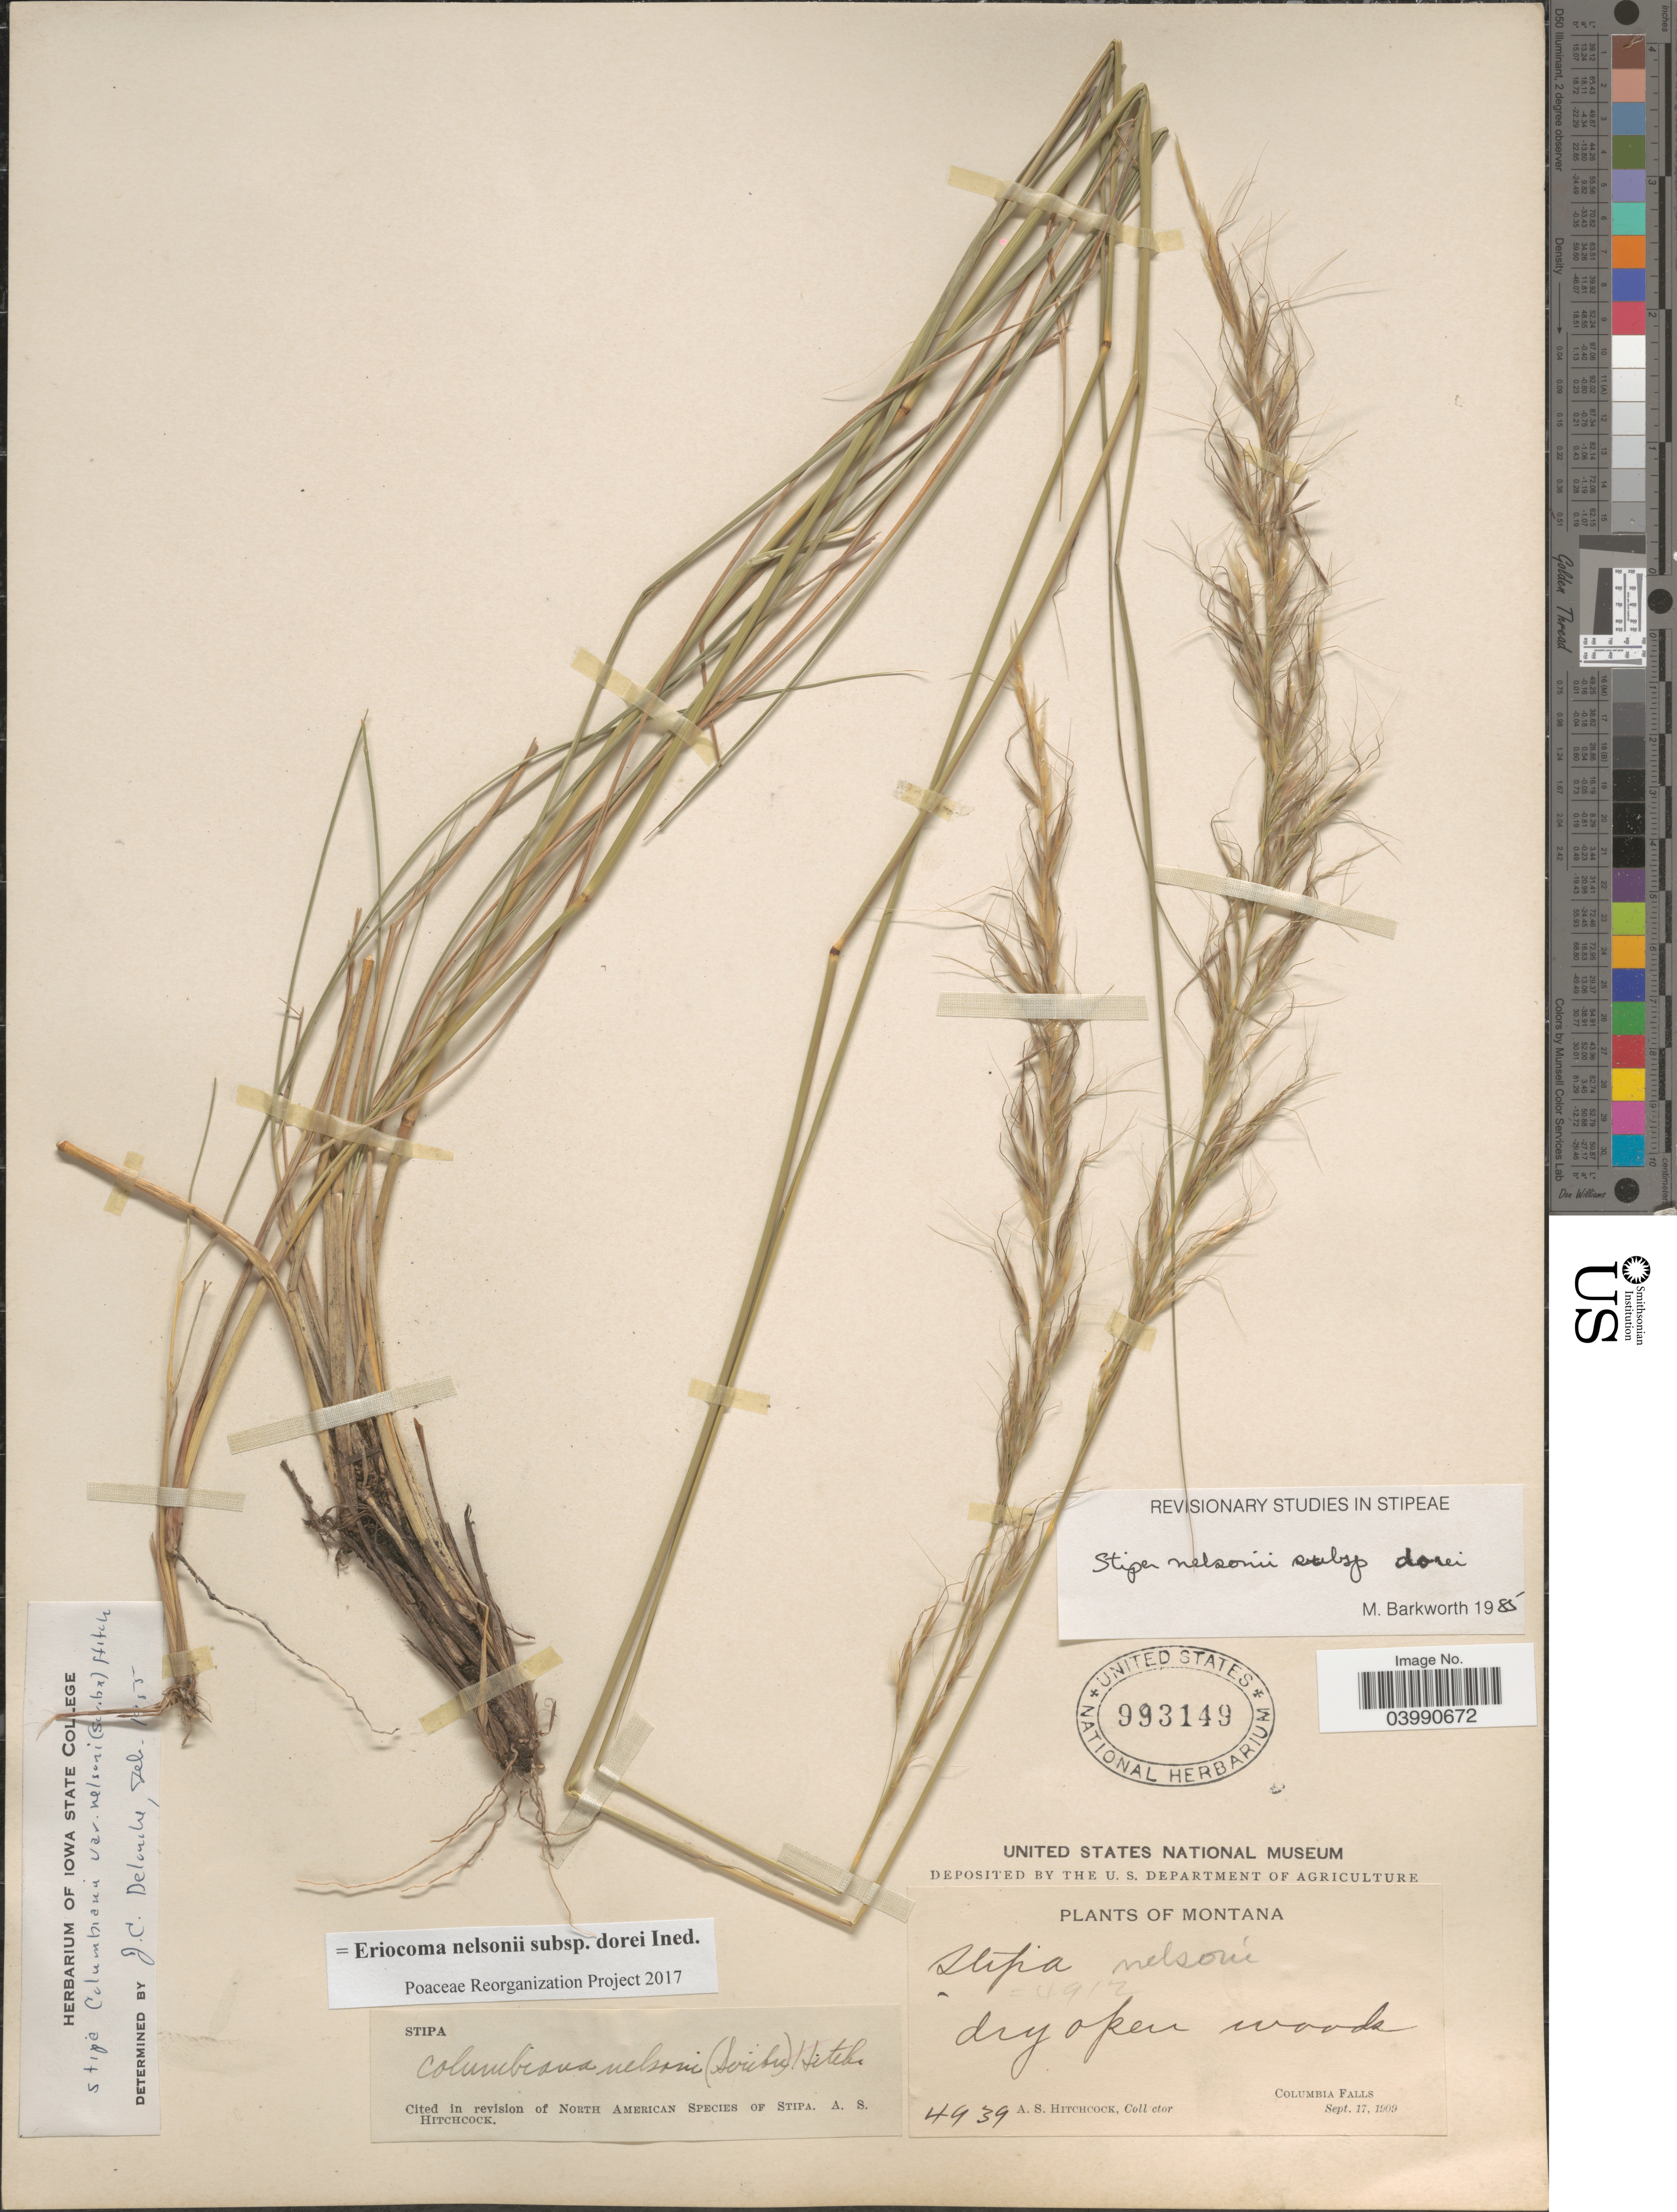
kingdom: Plantae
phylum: Tracheophyta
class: Liliopsida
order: Poales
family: Poaceae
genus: Eriocoma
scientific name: Eriocoma nelsonii subsp. dorei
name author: (Barkworth & J. Maze) Romasch.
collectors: A. S. Hitchcock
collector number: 4939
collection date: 1909-09-17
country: United States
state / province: Montana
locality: Columbia Falls.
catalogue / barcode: US 993149